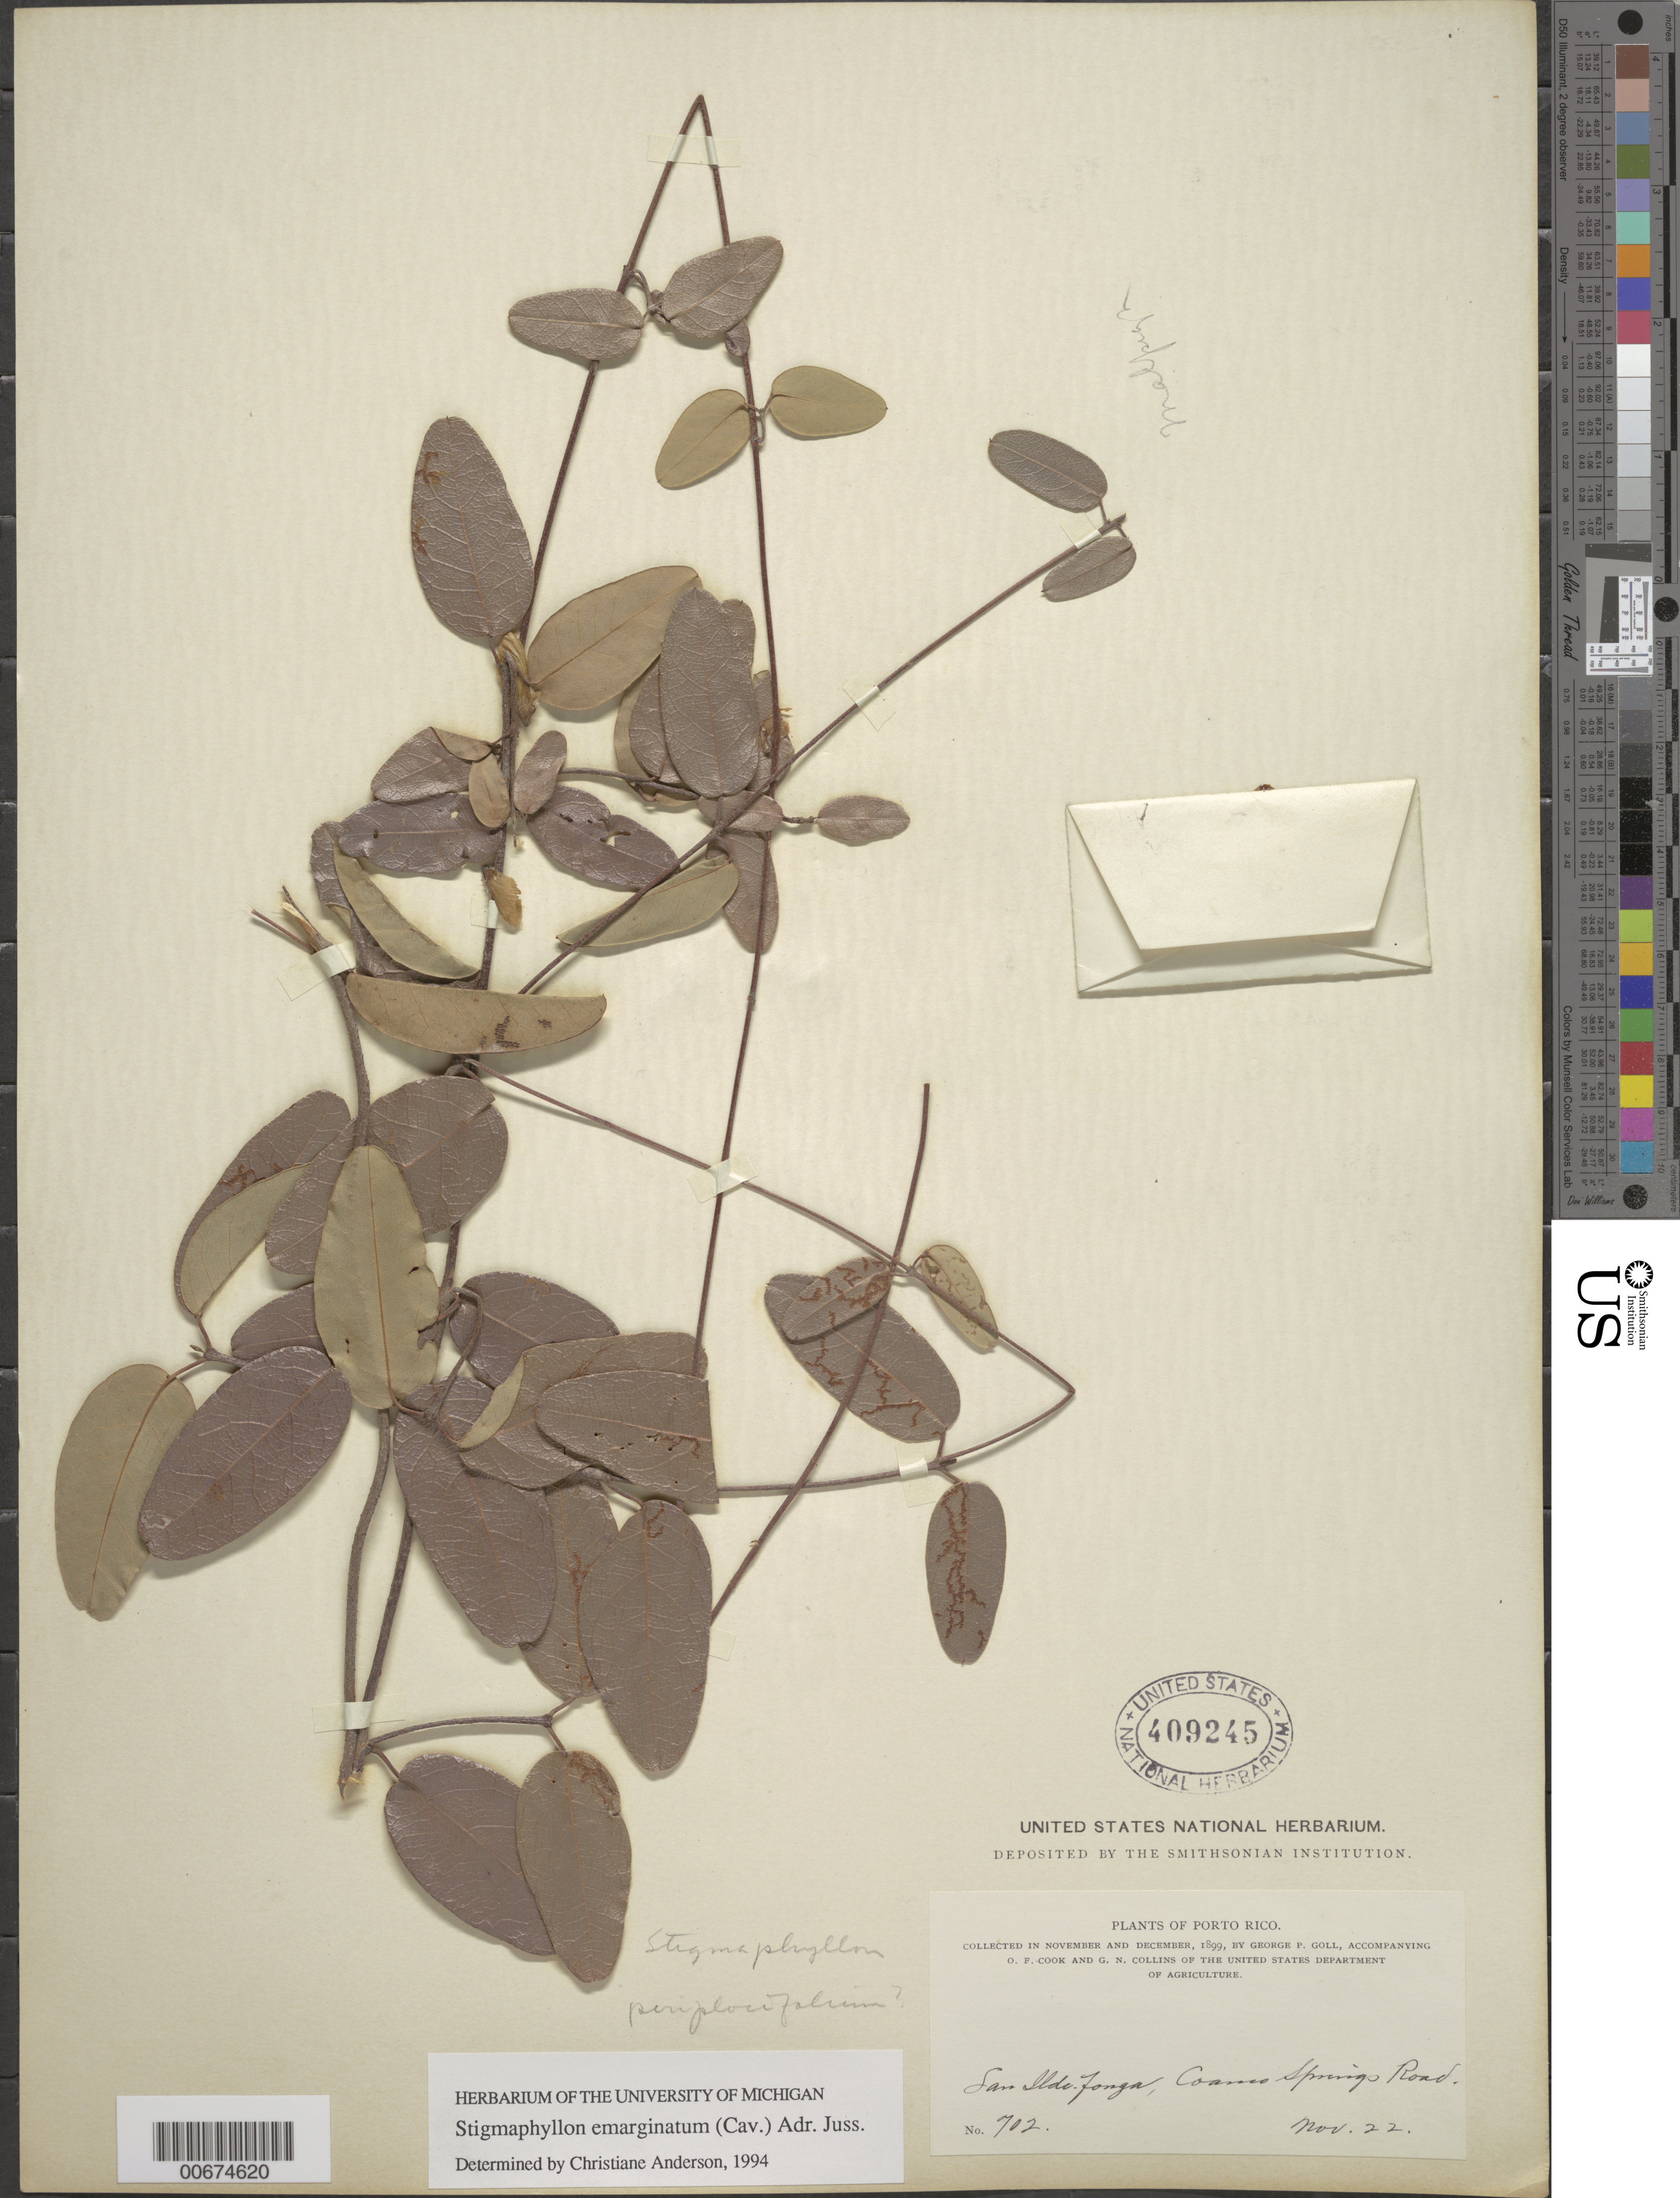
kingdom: Plantae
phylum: Tracheophyta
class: Magnoliopsida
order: Malpighiales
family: Malpighiaceae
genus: Stigmaphyllon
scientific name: Stigmaphyllon emarginatum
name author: (Cav.) A. Juss.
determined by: Anderson, C.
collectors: G. Goll, O. F. Cook & G. N. Collins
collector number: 702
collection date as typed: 22 Nov 1899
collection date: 1899-11-22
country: Puerto Rico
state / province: Guayama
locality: San Ilde Fonzo, Coamo Springs Road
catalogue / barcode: US 409245